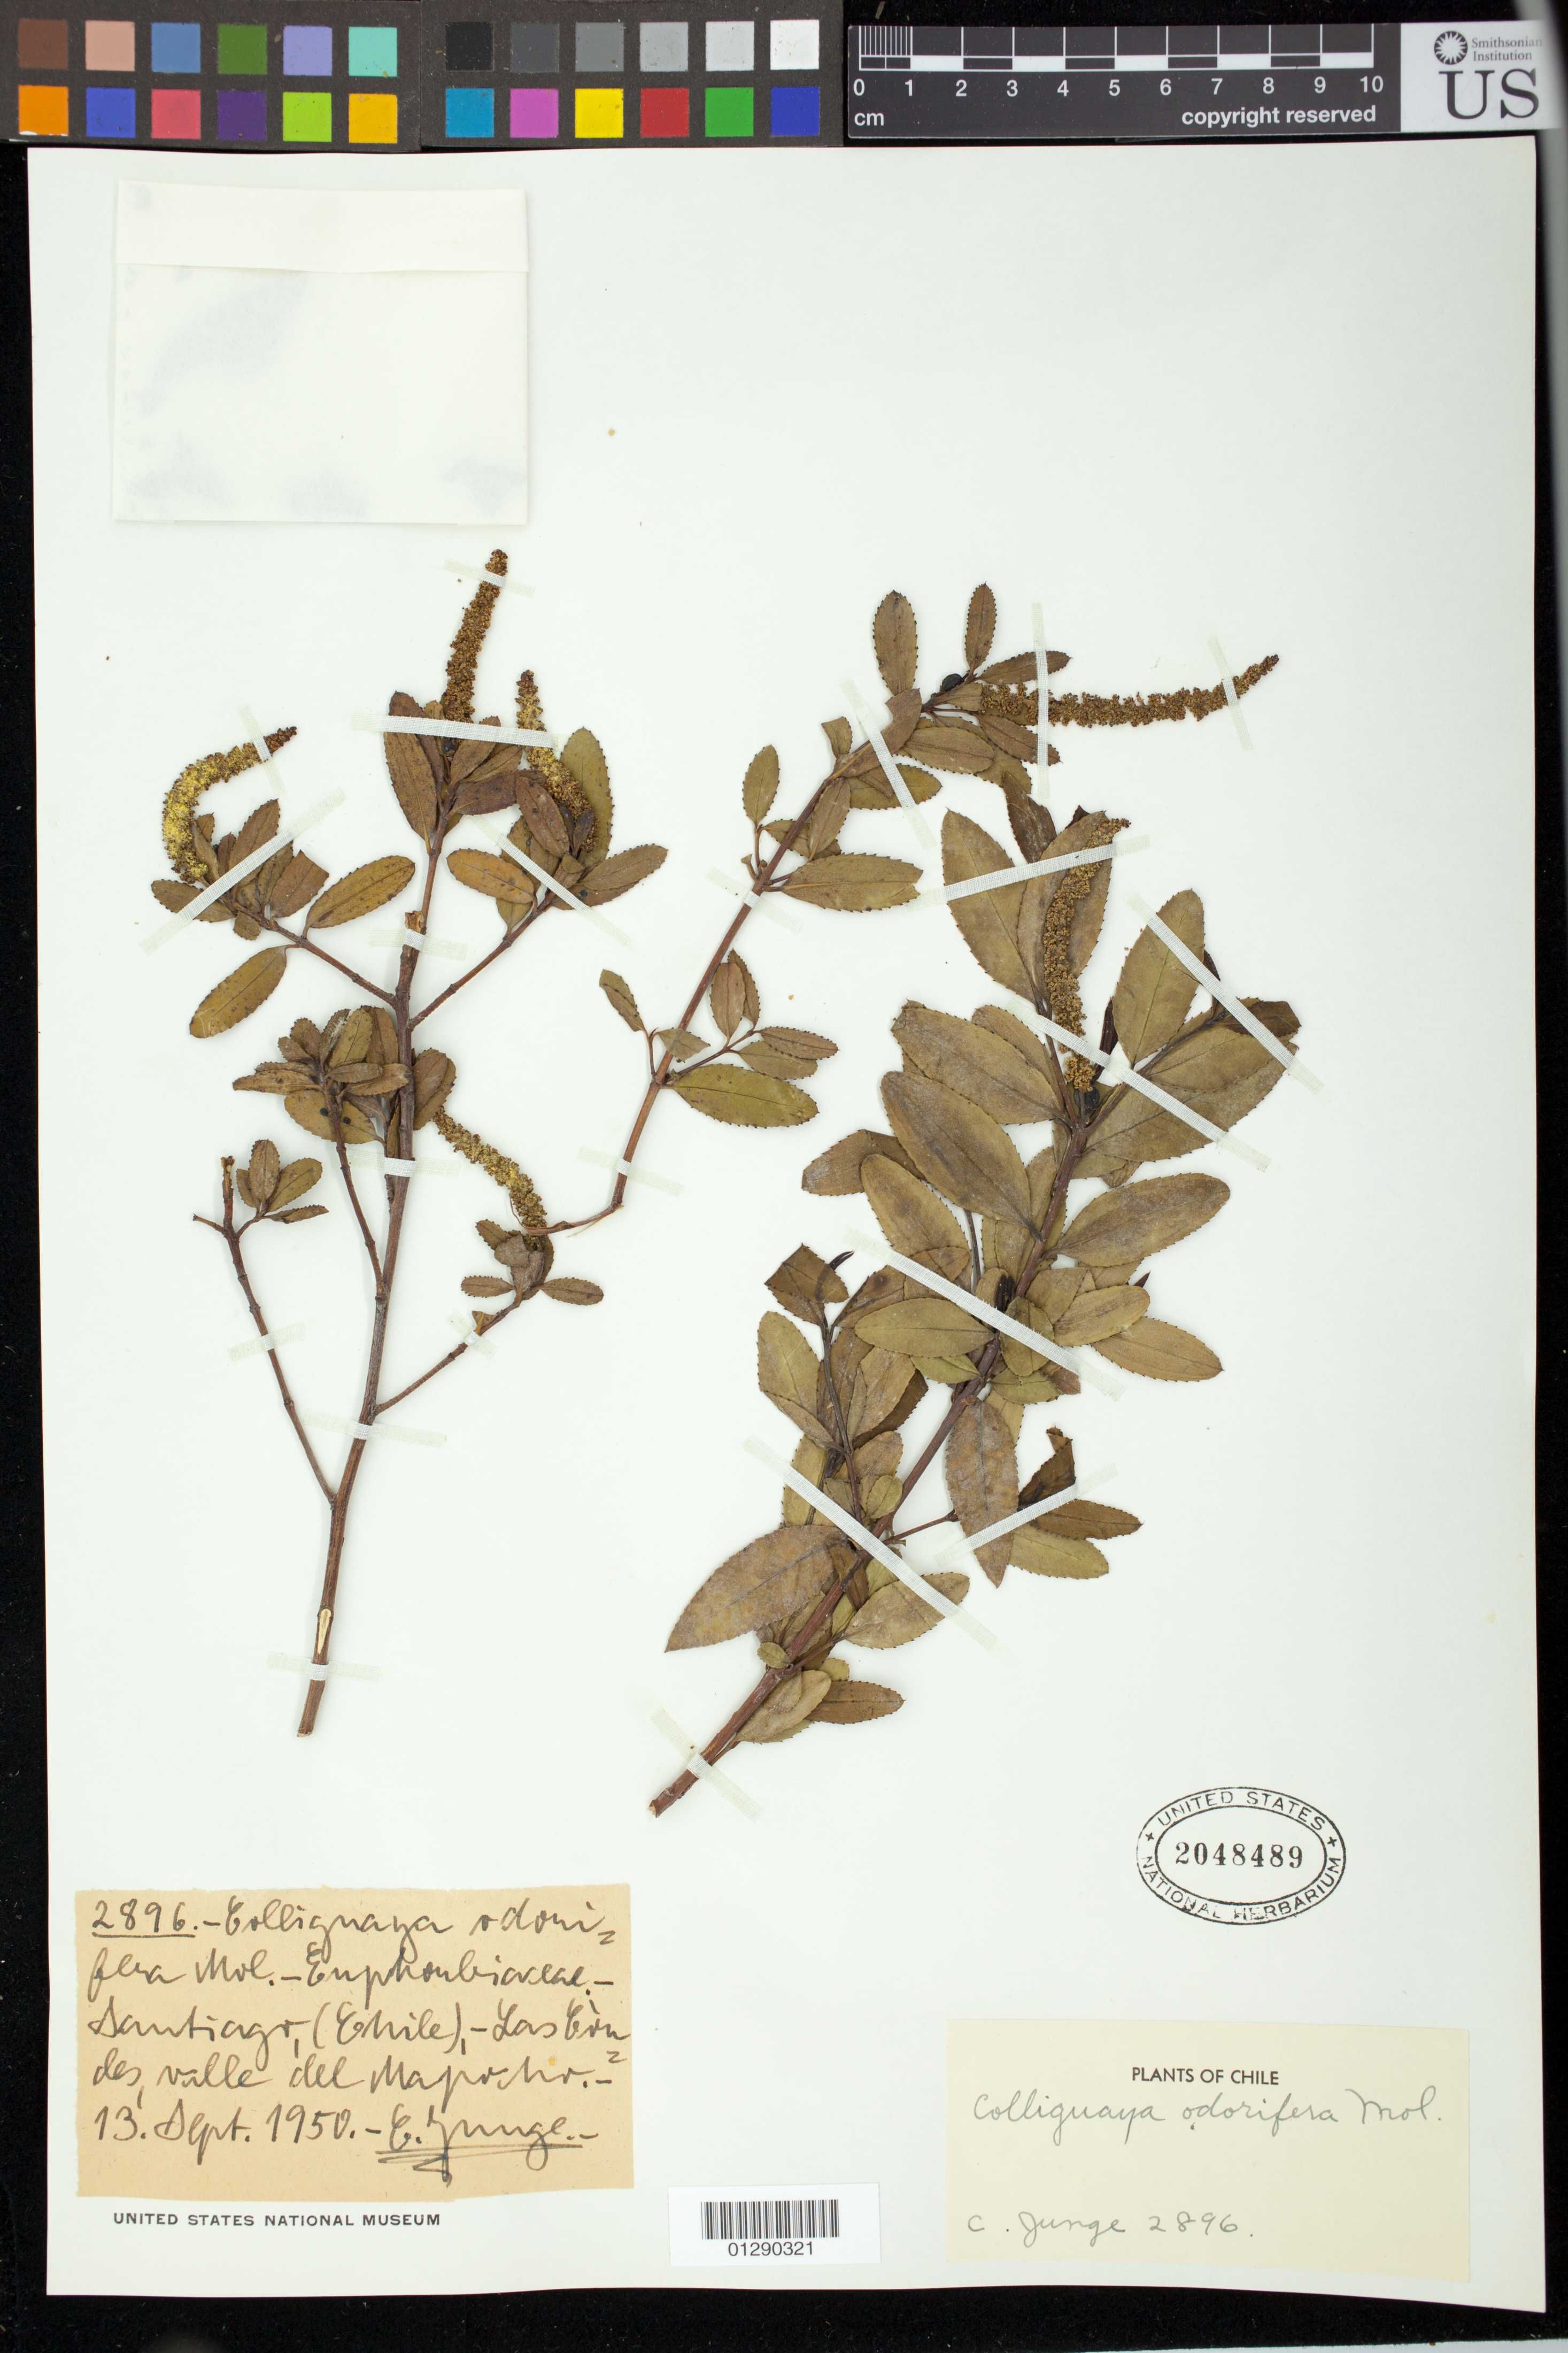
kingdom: Plantae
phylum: Tracheophyta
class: Magnoliopsida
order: Malpighiales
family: Euphorbiaceae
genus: Colliguaja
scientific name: Colliguaja odorifera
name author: Molina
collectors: C. Junge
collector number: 2896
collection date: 1950-09-13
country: Chile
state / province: Región Metropolitana (RM)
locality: Mapocho valley.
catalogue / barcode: US 2048489